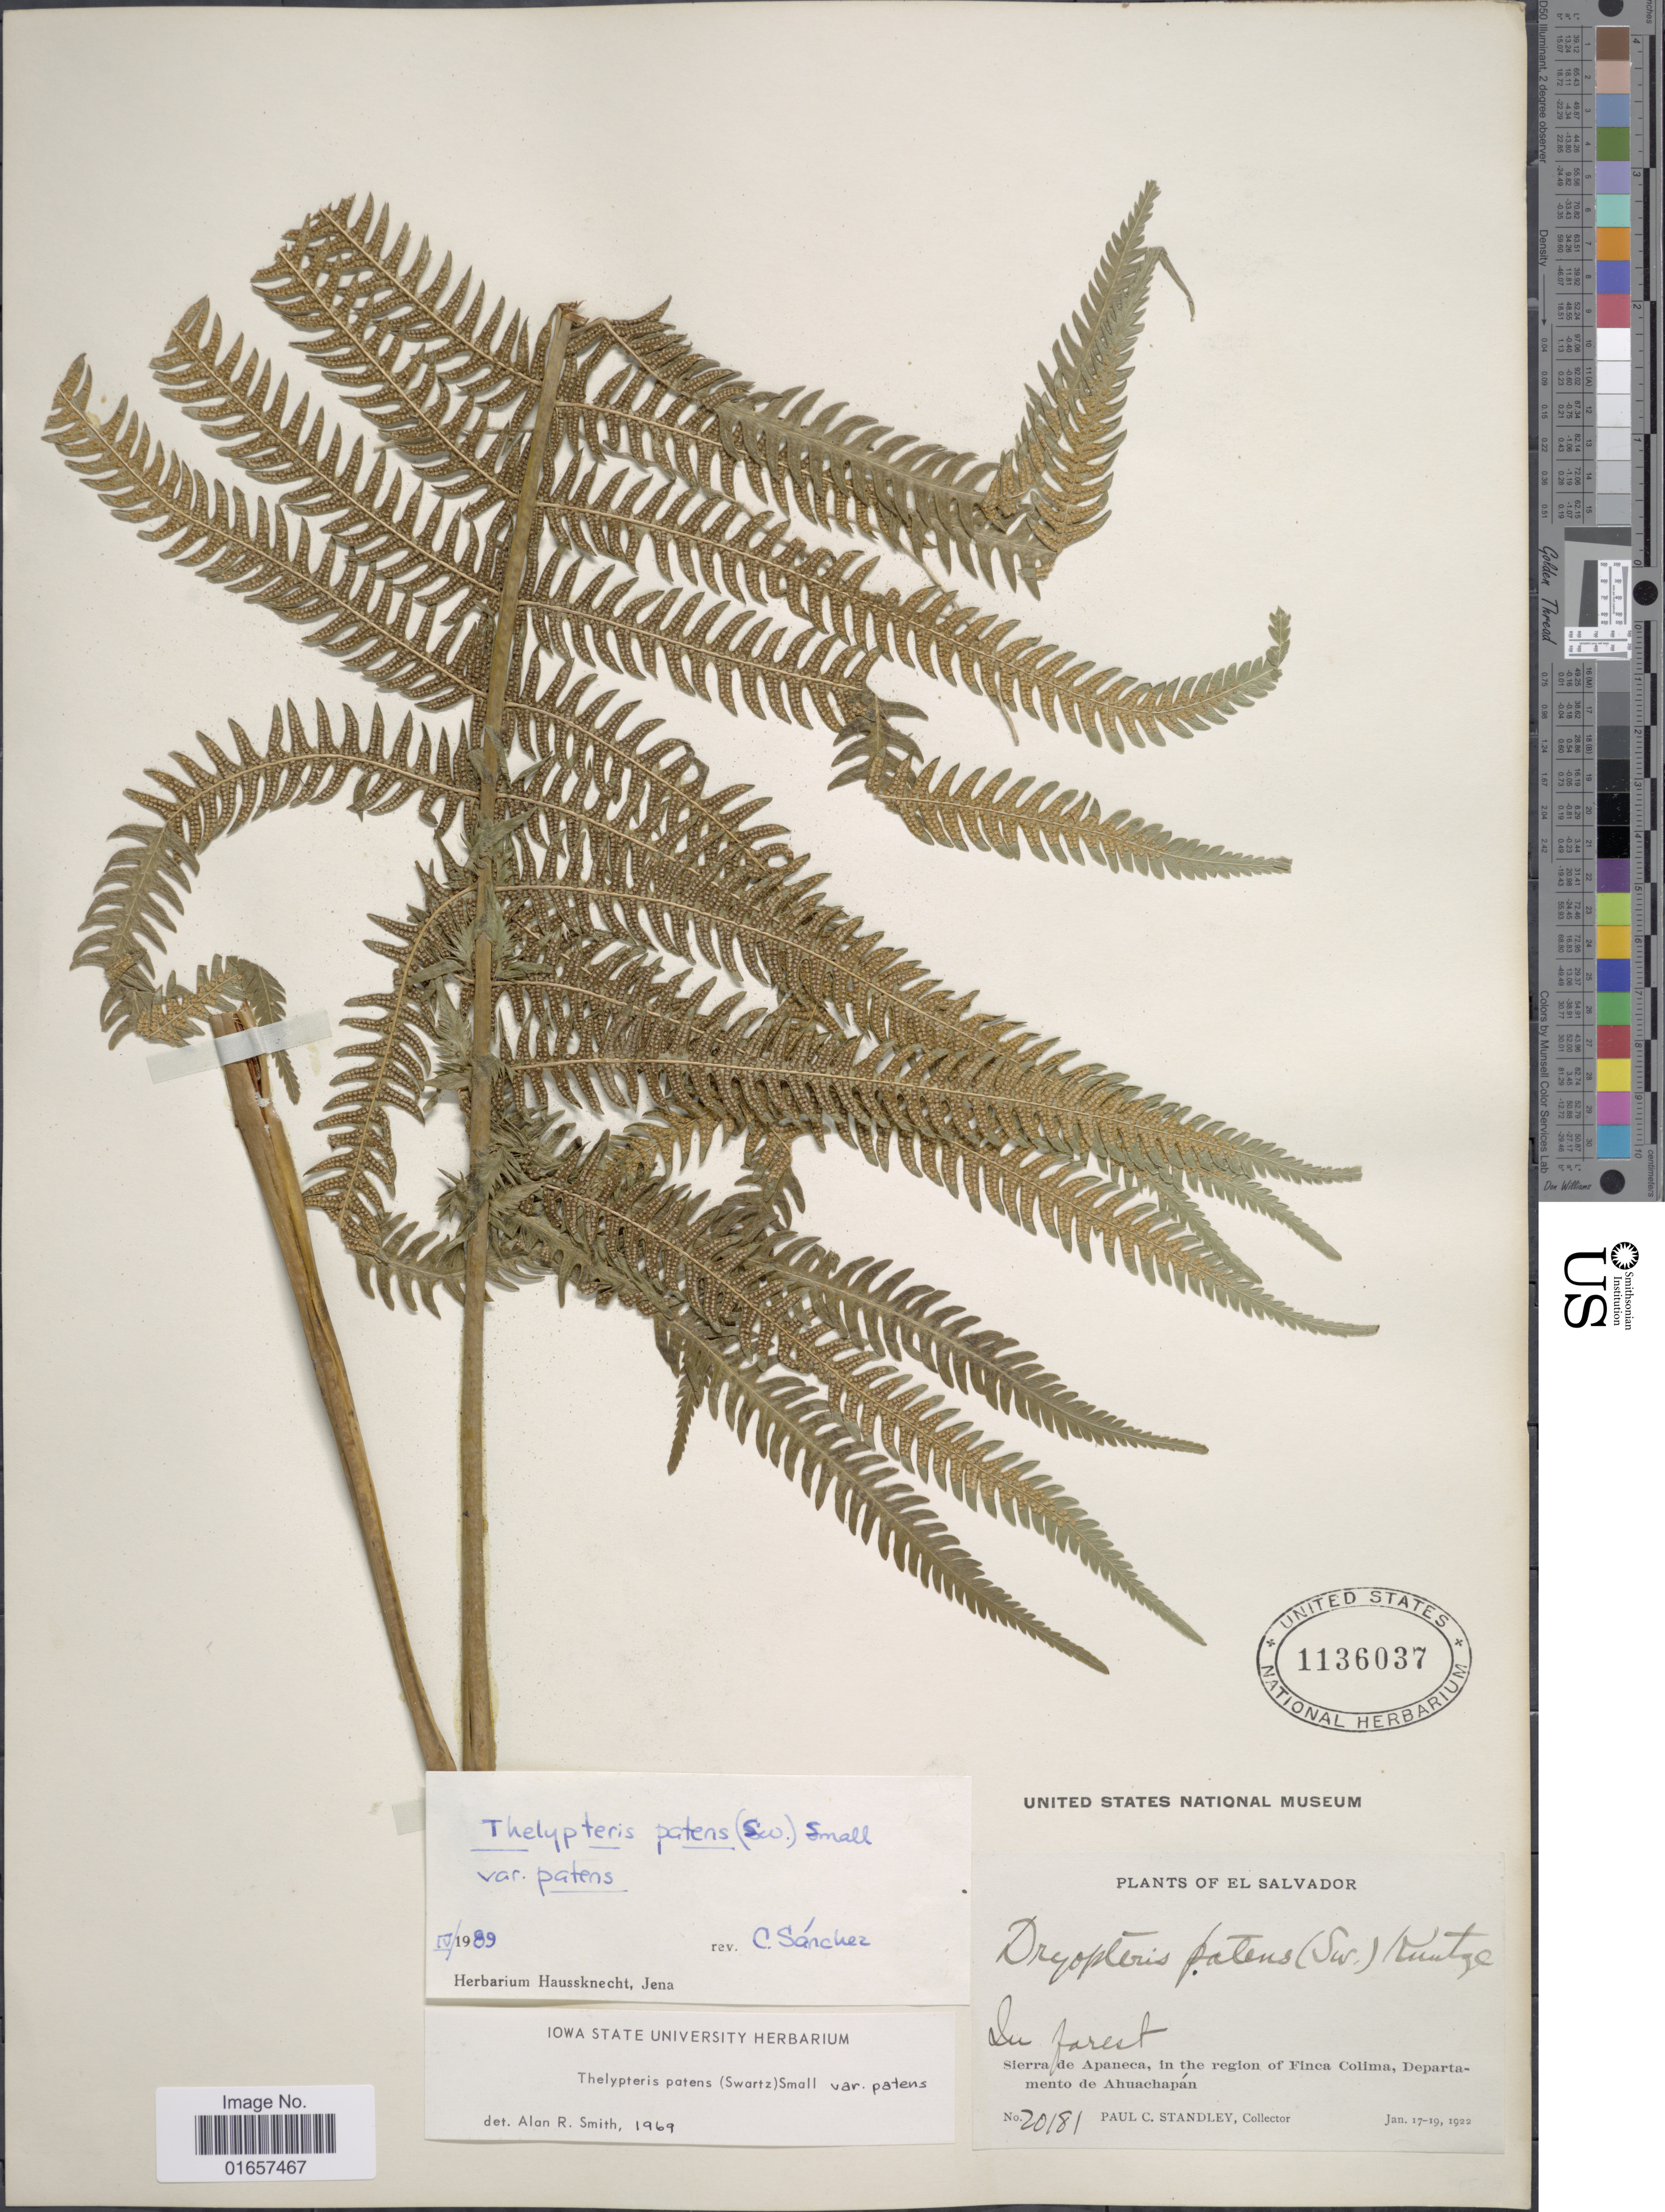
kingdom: Plantae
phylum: Tracheophyta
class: Polypodiopsida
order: Polypodiales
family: Thelypteridaceae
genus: Christella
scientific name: Christella patens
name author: (Sw.) Holttum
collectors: P. C. Standley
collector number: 20181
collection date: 1922-01-17/1922-01-19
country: El Salvador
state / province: Ahuachapan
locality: El Salvador, Sierra de Apaneca, in the region of Finca Colima, Departamento de Ahuachapán.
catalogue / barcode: US 1136037